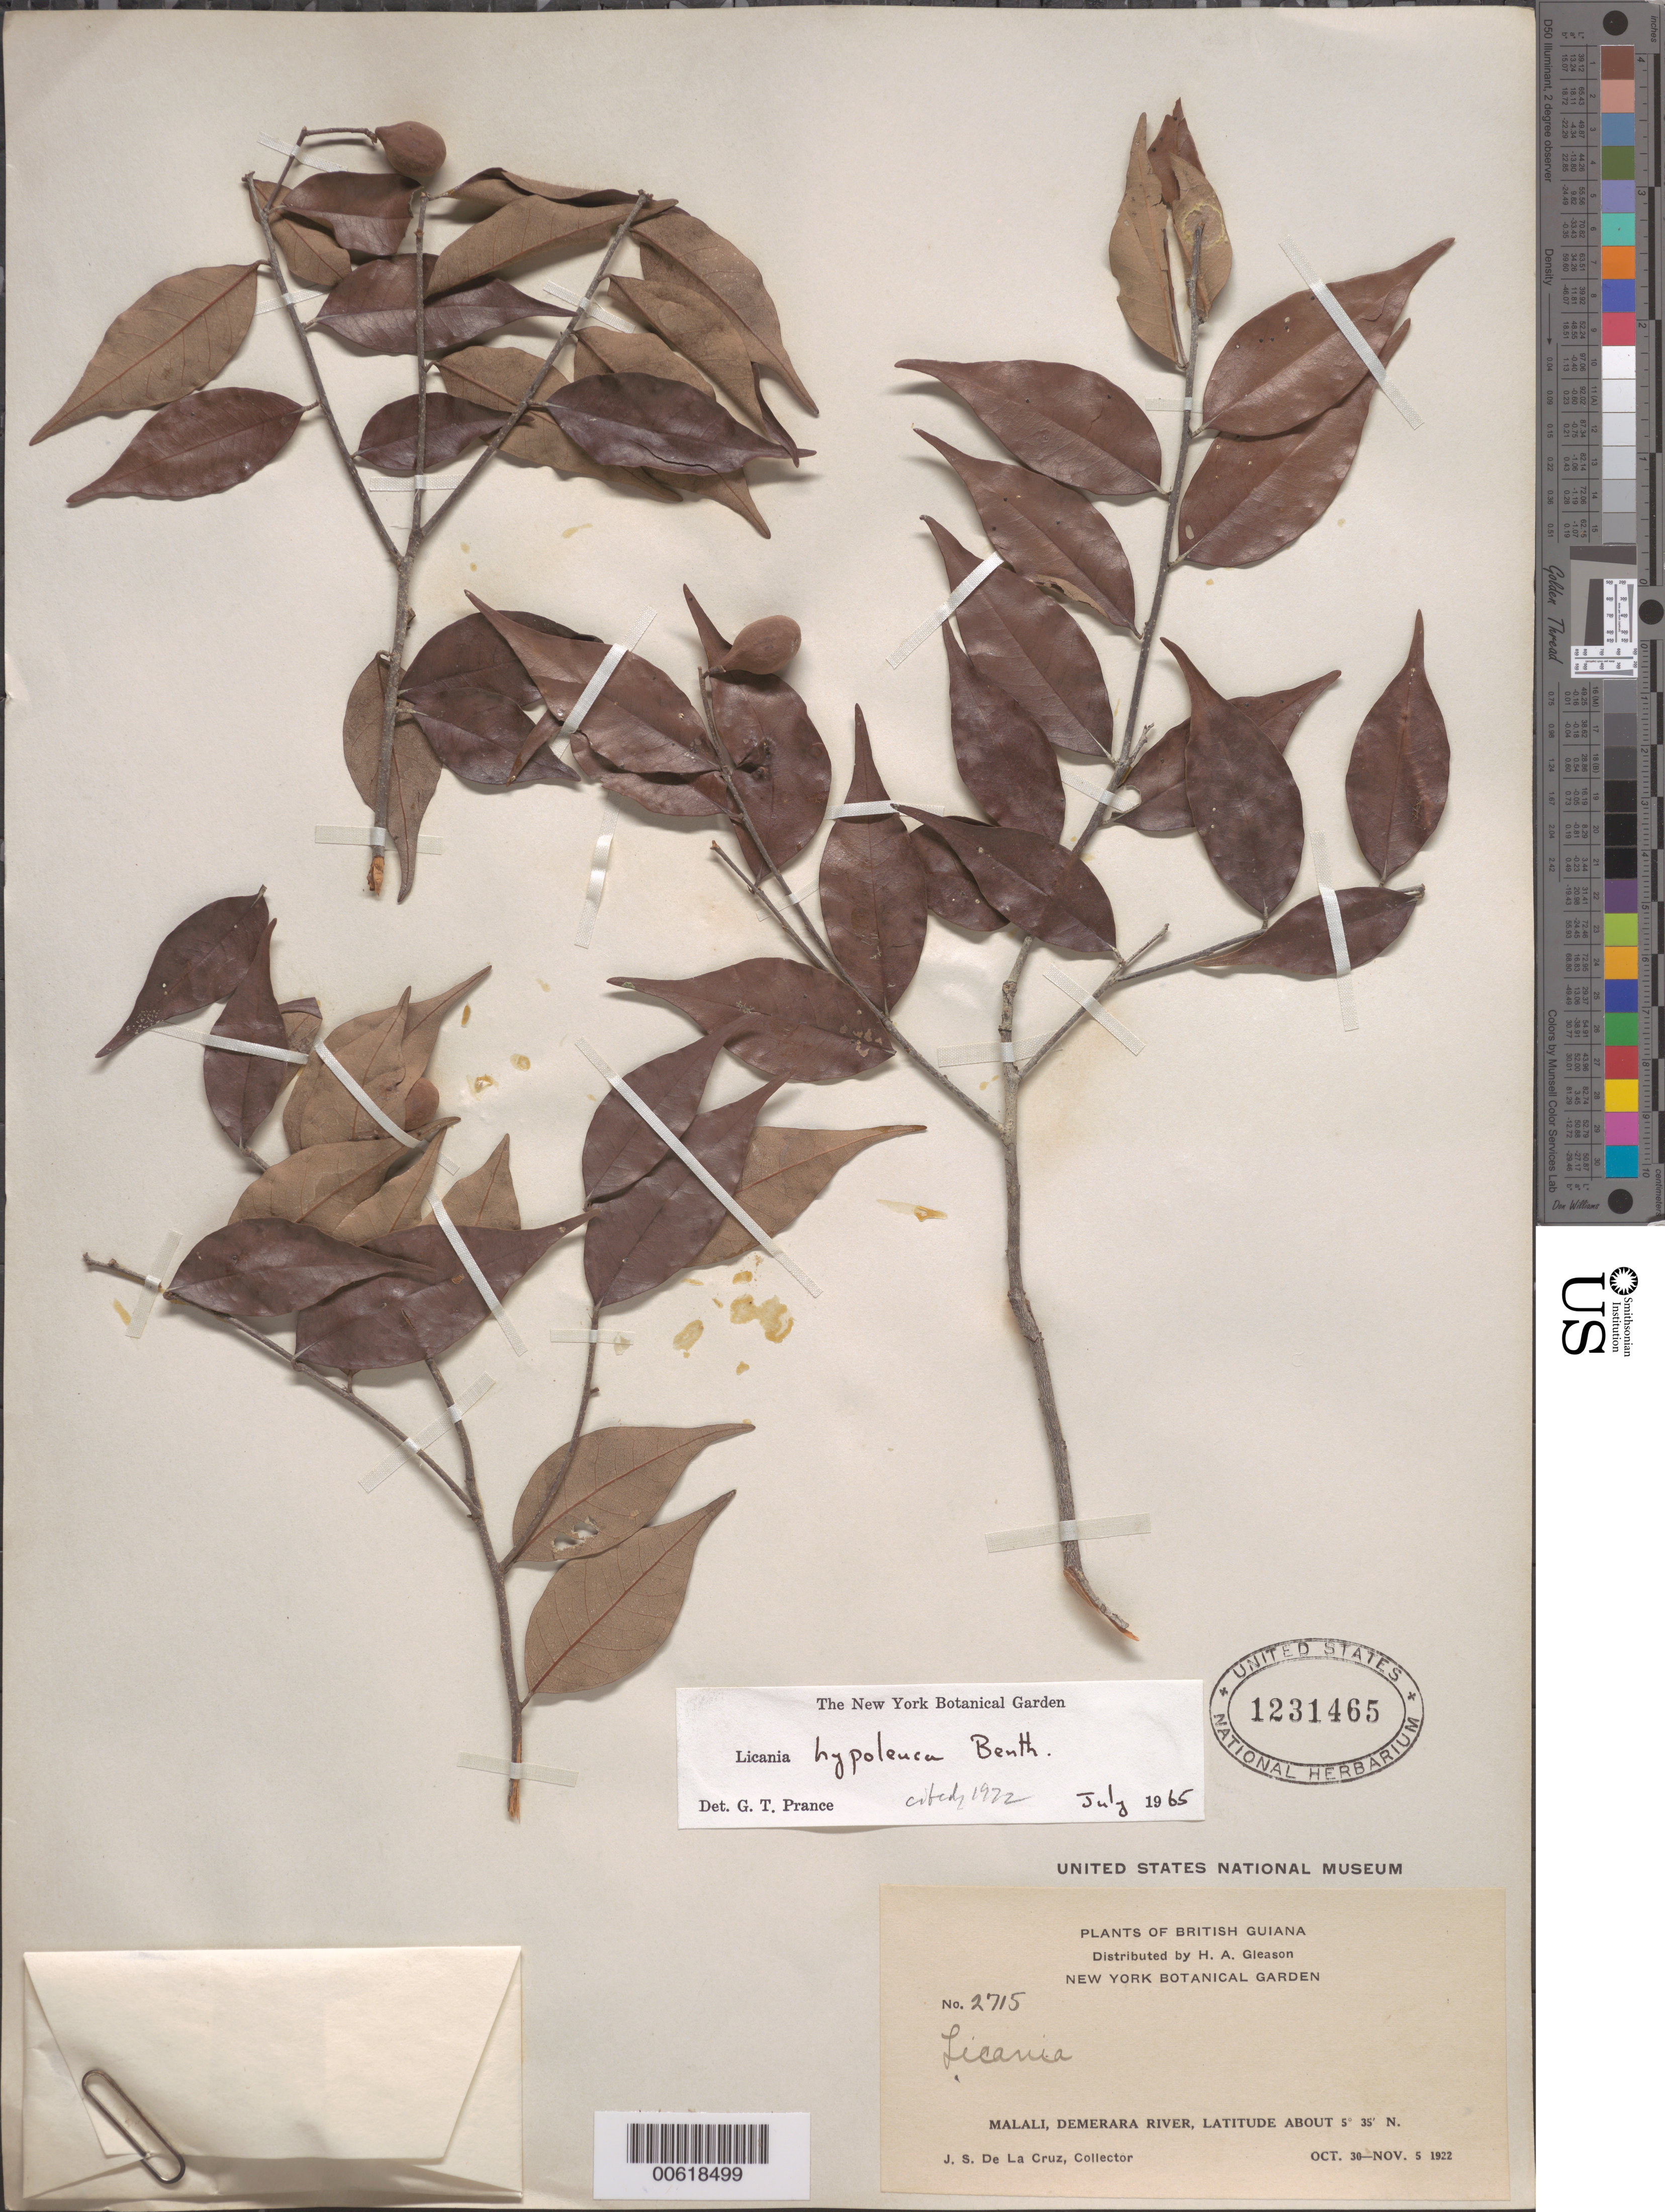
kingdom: Plantae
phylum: Tracheophyta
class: Magnoliopsida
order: Malpighiales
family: Chrysobalanaceae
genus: Licania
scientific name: Licania hypoleuca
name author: Benth.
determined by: Prance, G. T.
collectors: J. S. de la Cruz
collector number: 2715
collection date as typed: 30-Oct-22 to 5-Nov-22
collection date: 1922-10-30/1922-11-05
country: Guyana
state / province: U. Demerara-Berbice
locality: Malali, Demerara R.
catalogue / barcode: US 1231465